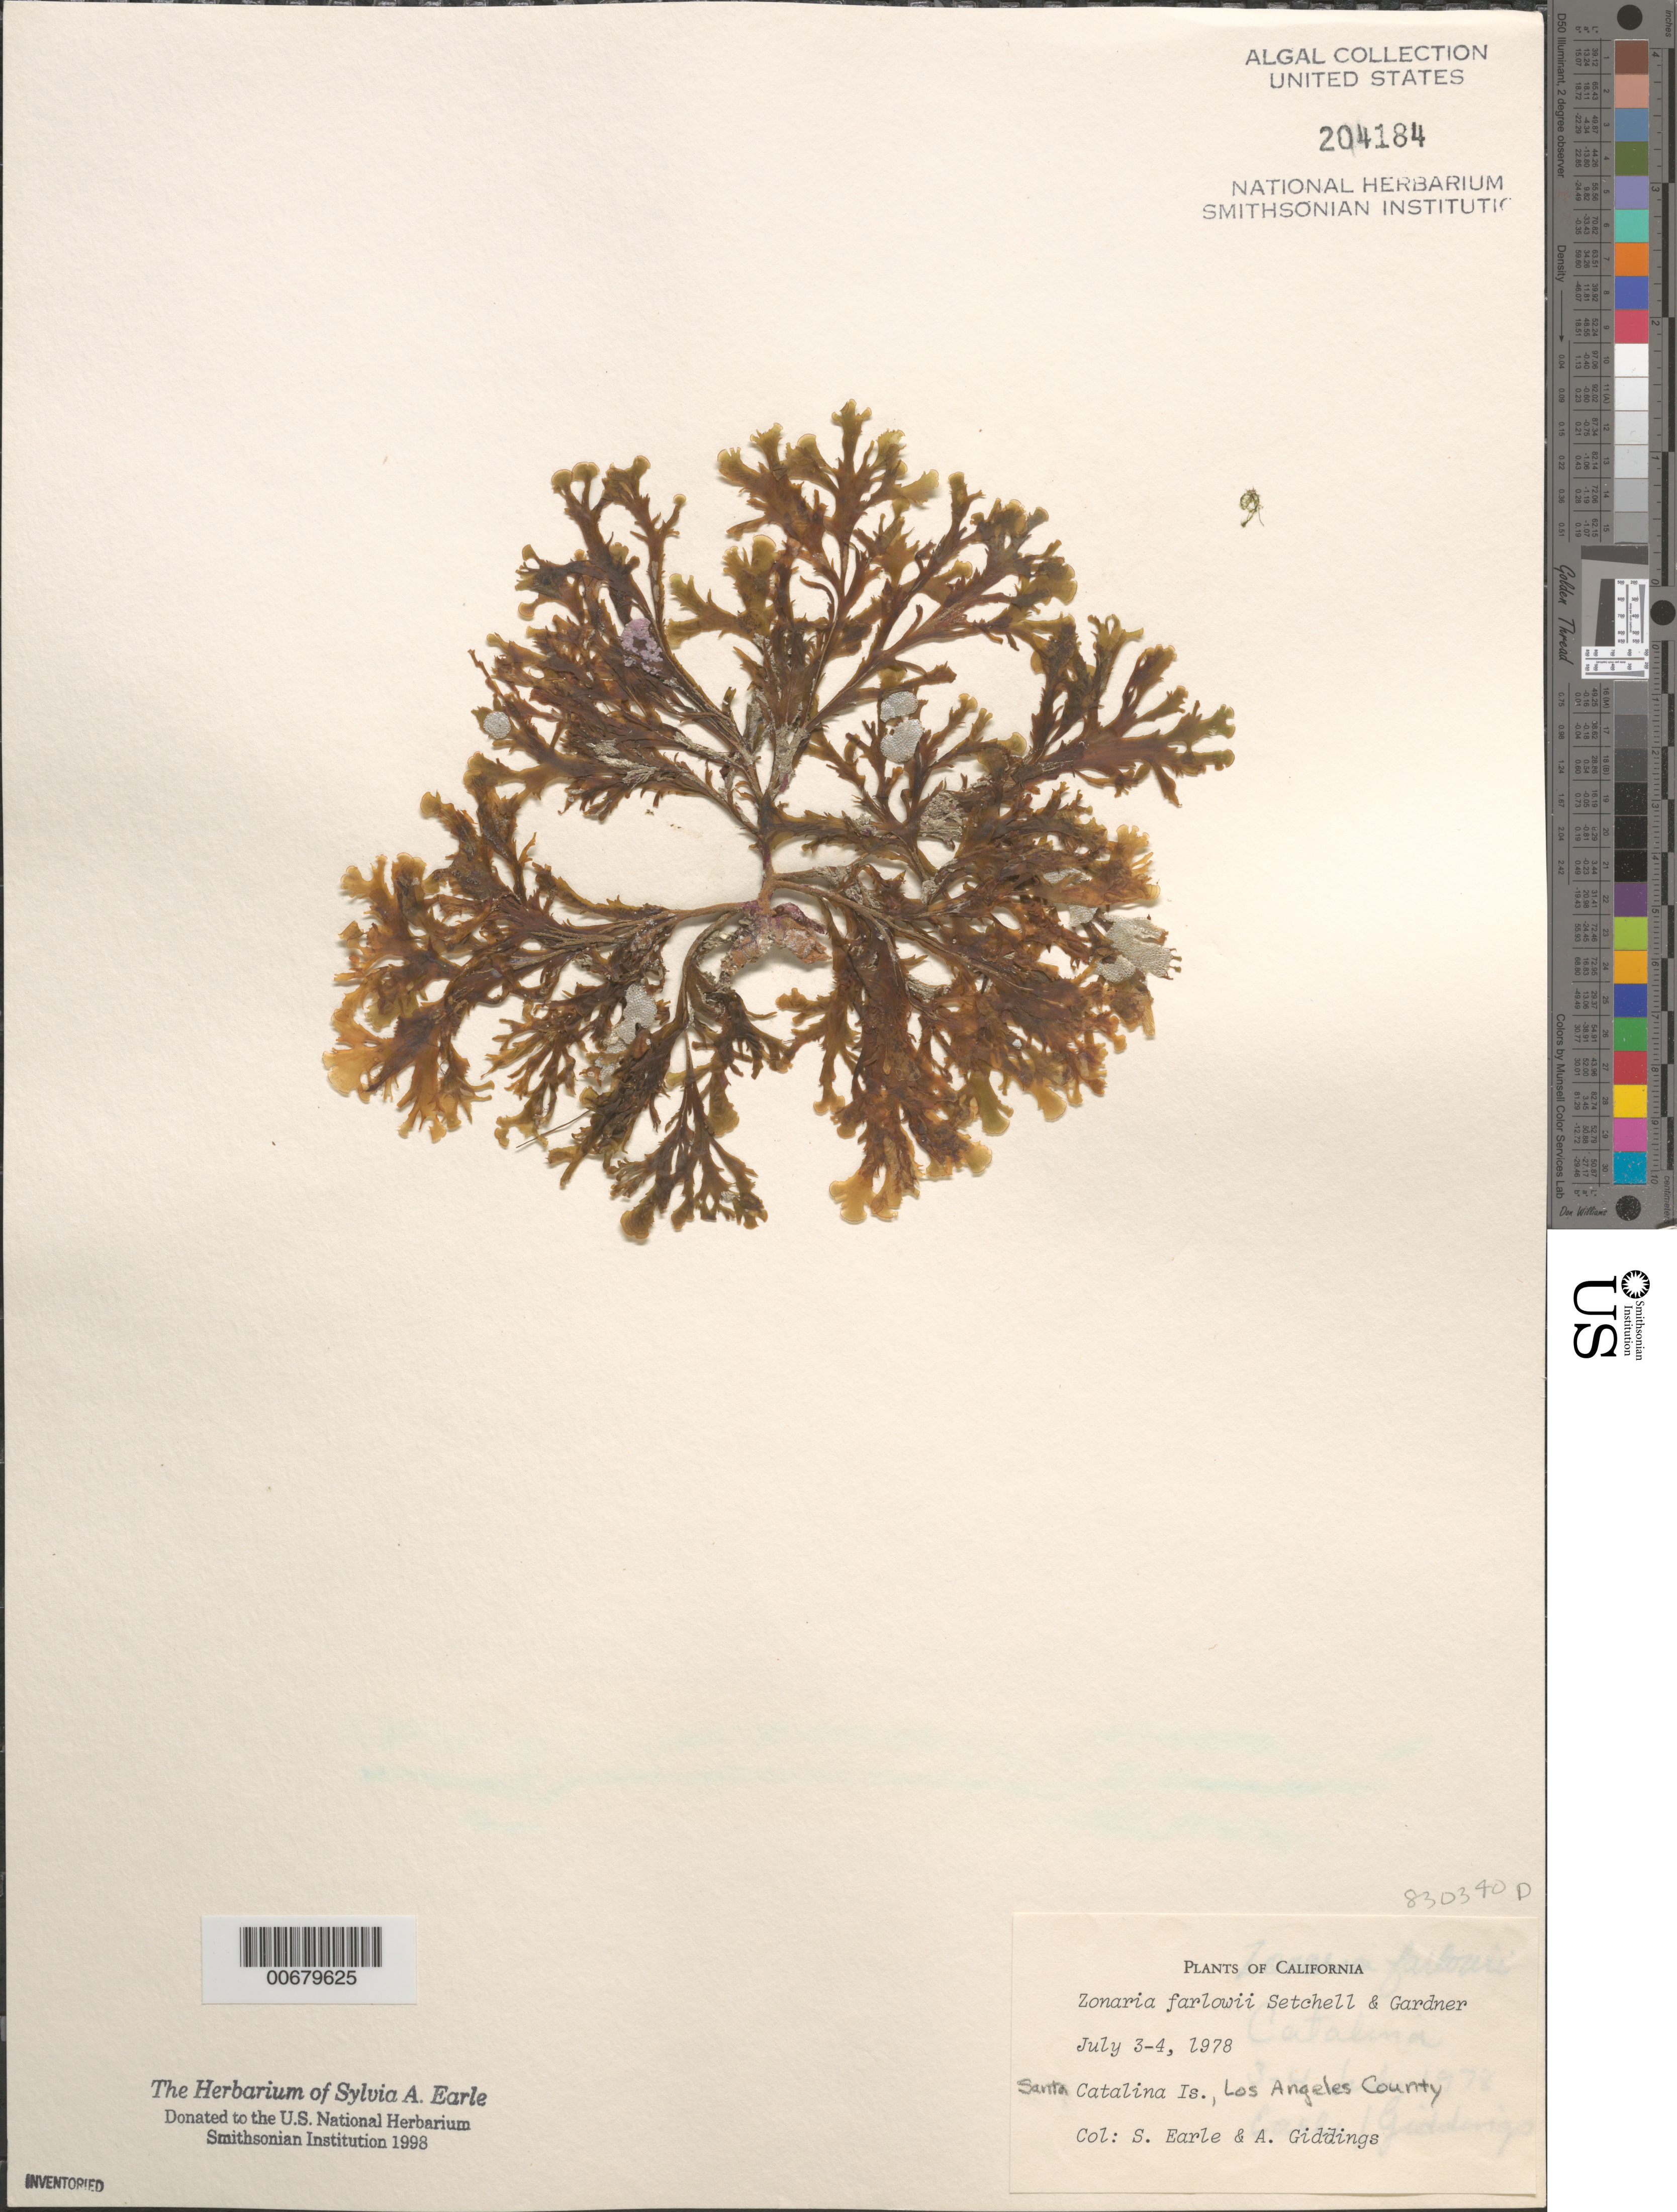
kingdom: Chromista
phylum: Ochrophyta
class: Phaeophyceae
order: Dictyotales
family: Dictyotaceae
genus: Zonaria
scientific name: Zonaria farlowii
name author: Setch. & N.L. Gardner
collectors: S. A. Earle & A. Giddings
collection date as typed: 03 Jul 1978 to 04 Jul 1978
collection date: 1978-07-03/1978-07-04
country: United States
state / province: California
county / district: Los Angeles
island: Santa Catalina Island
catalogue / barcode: US 204184